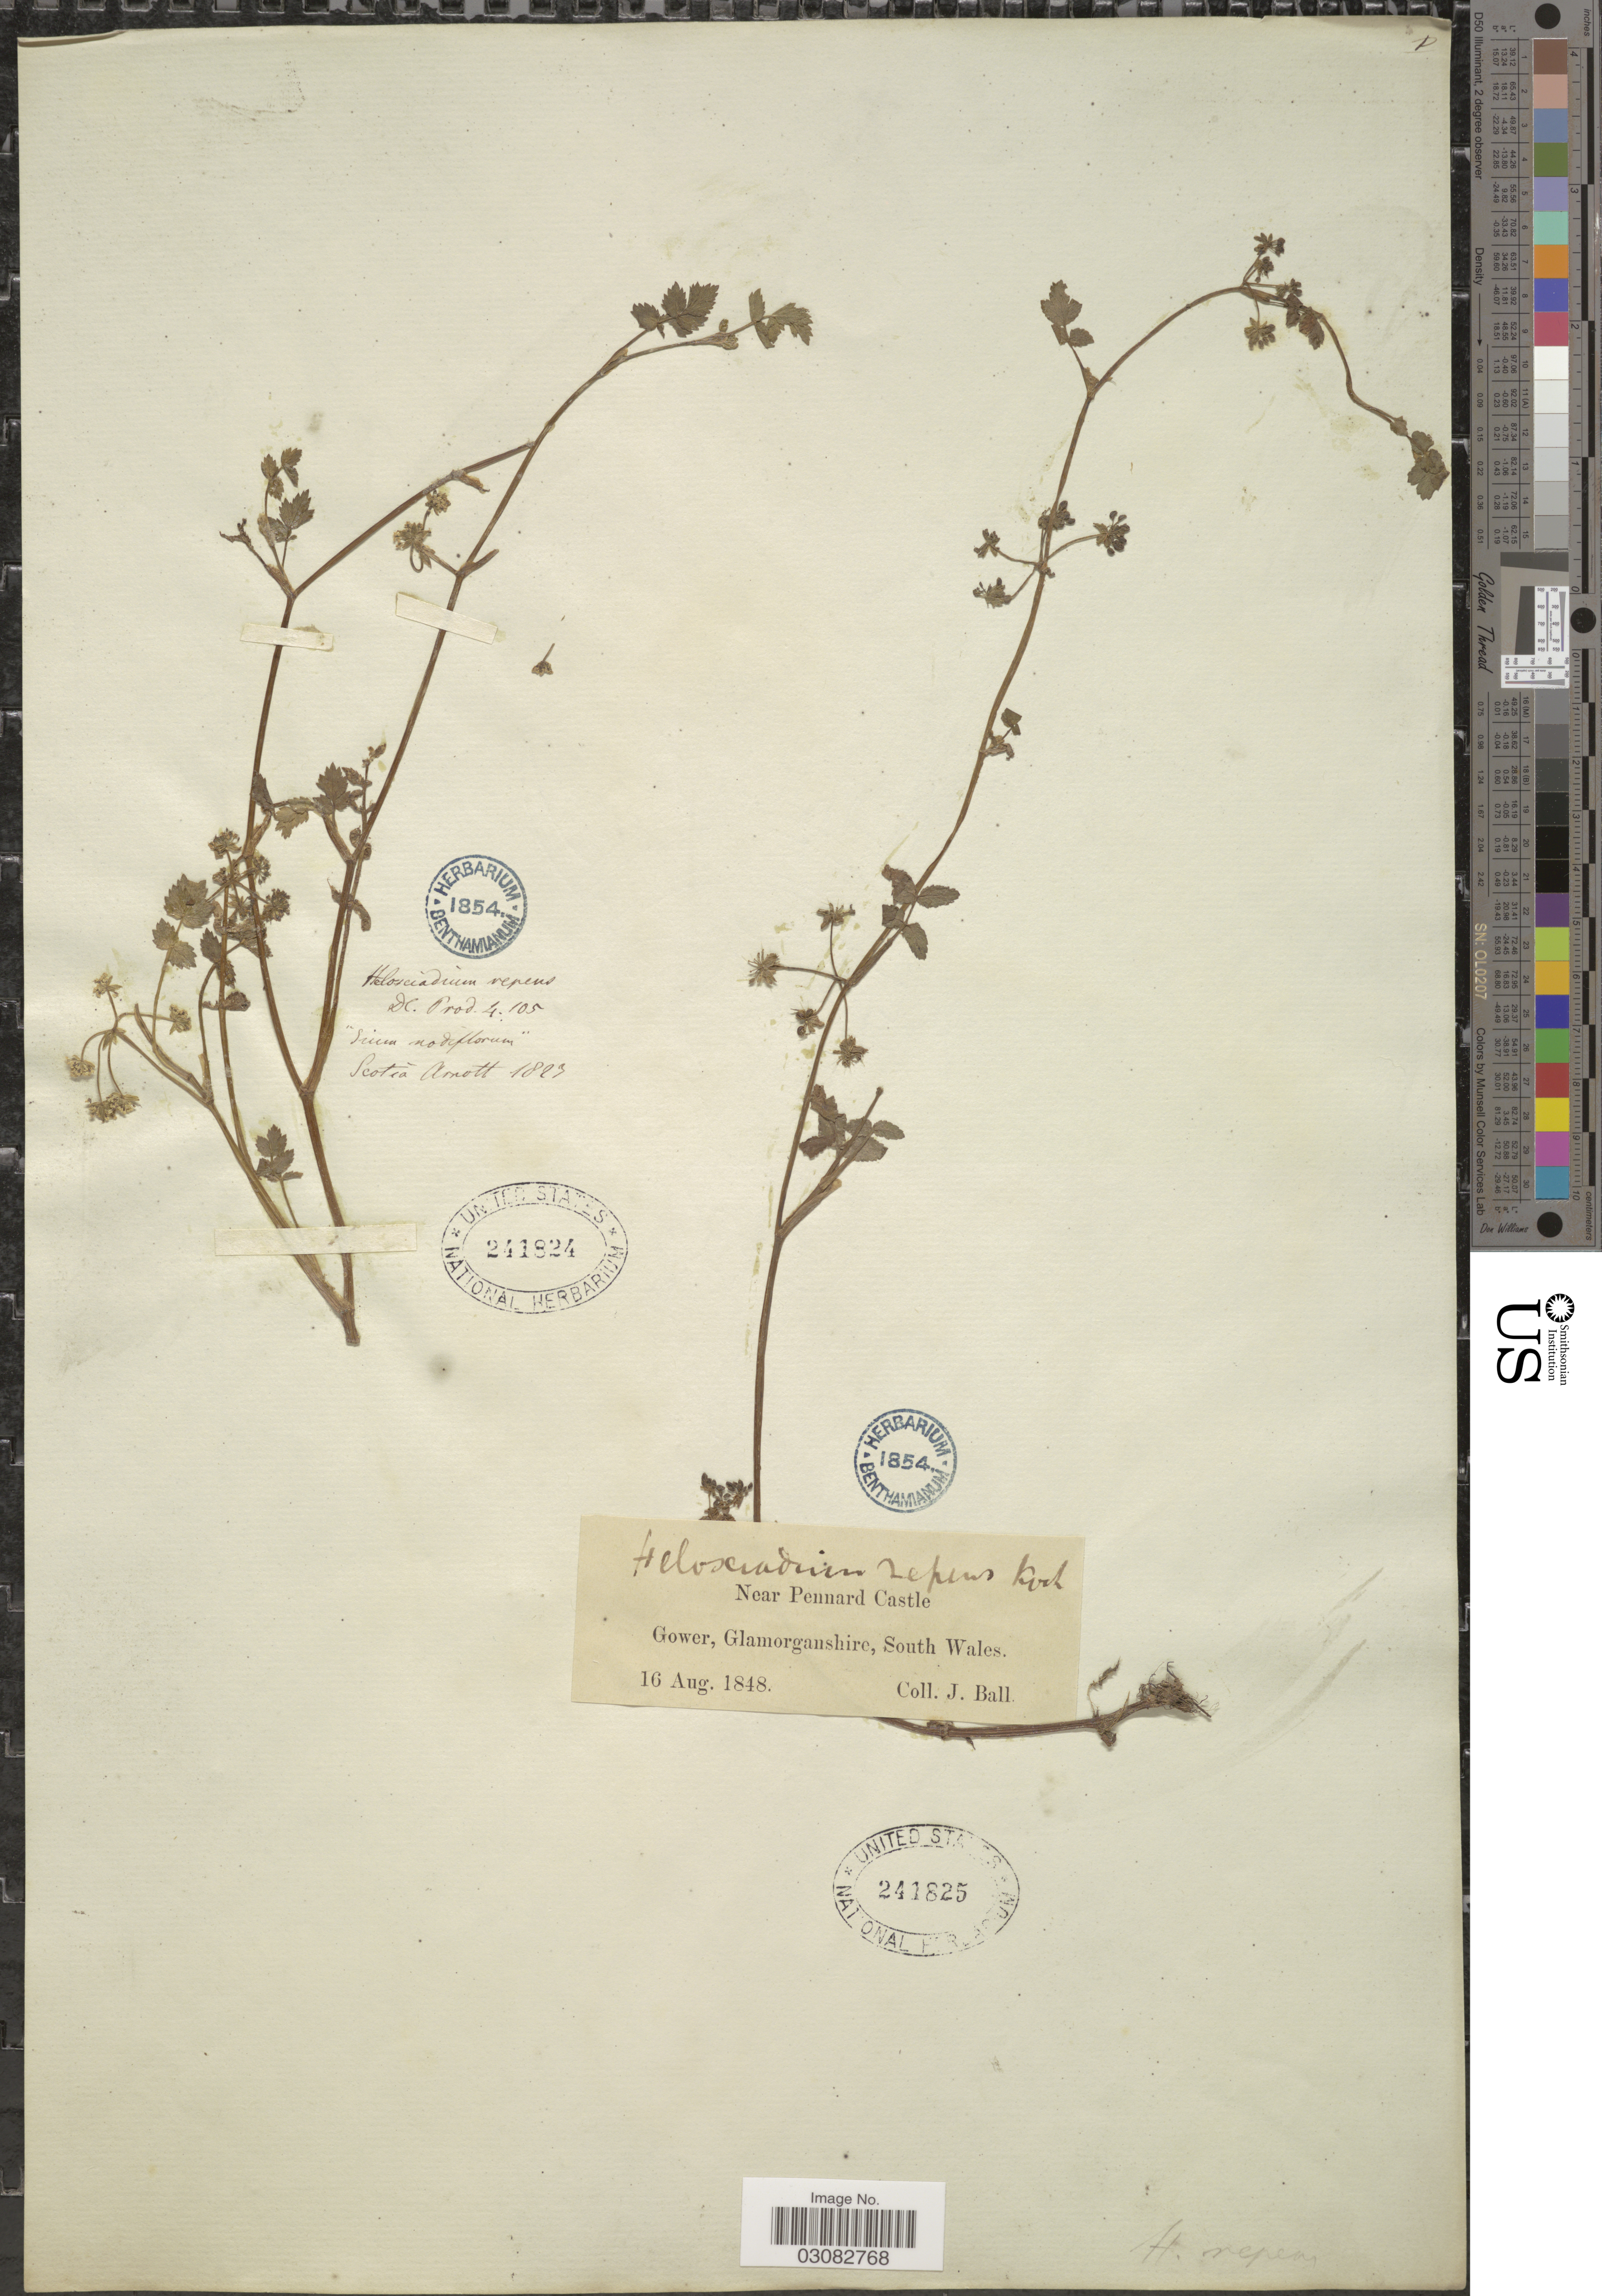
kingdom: Plantae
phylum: Tracheophyta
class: Magnoliopsida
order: Apiales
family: Apiaceae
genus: Apium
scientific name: Apium repens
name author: (Jacq.) Lag.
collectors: J. Ball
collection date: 1848-08-16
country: United Kingdom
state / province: Wales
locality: Near Pennard Castle. Gower, Glamorganshire, South Wales.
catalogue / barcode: US 241825-2